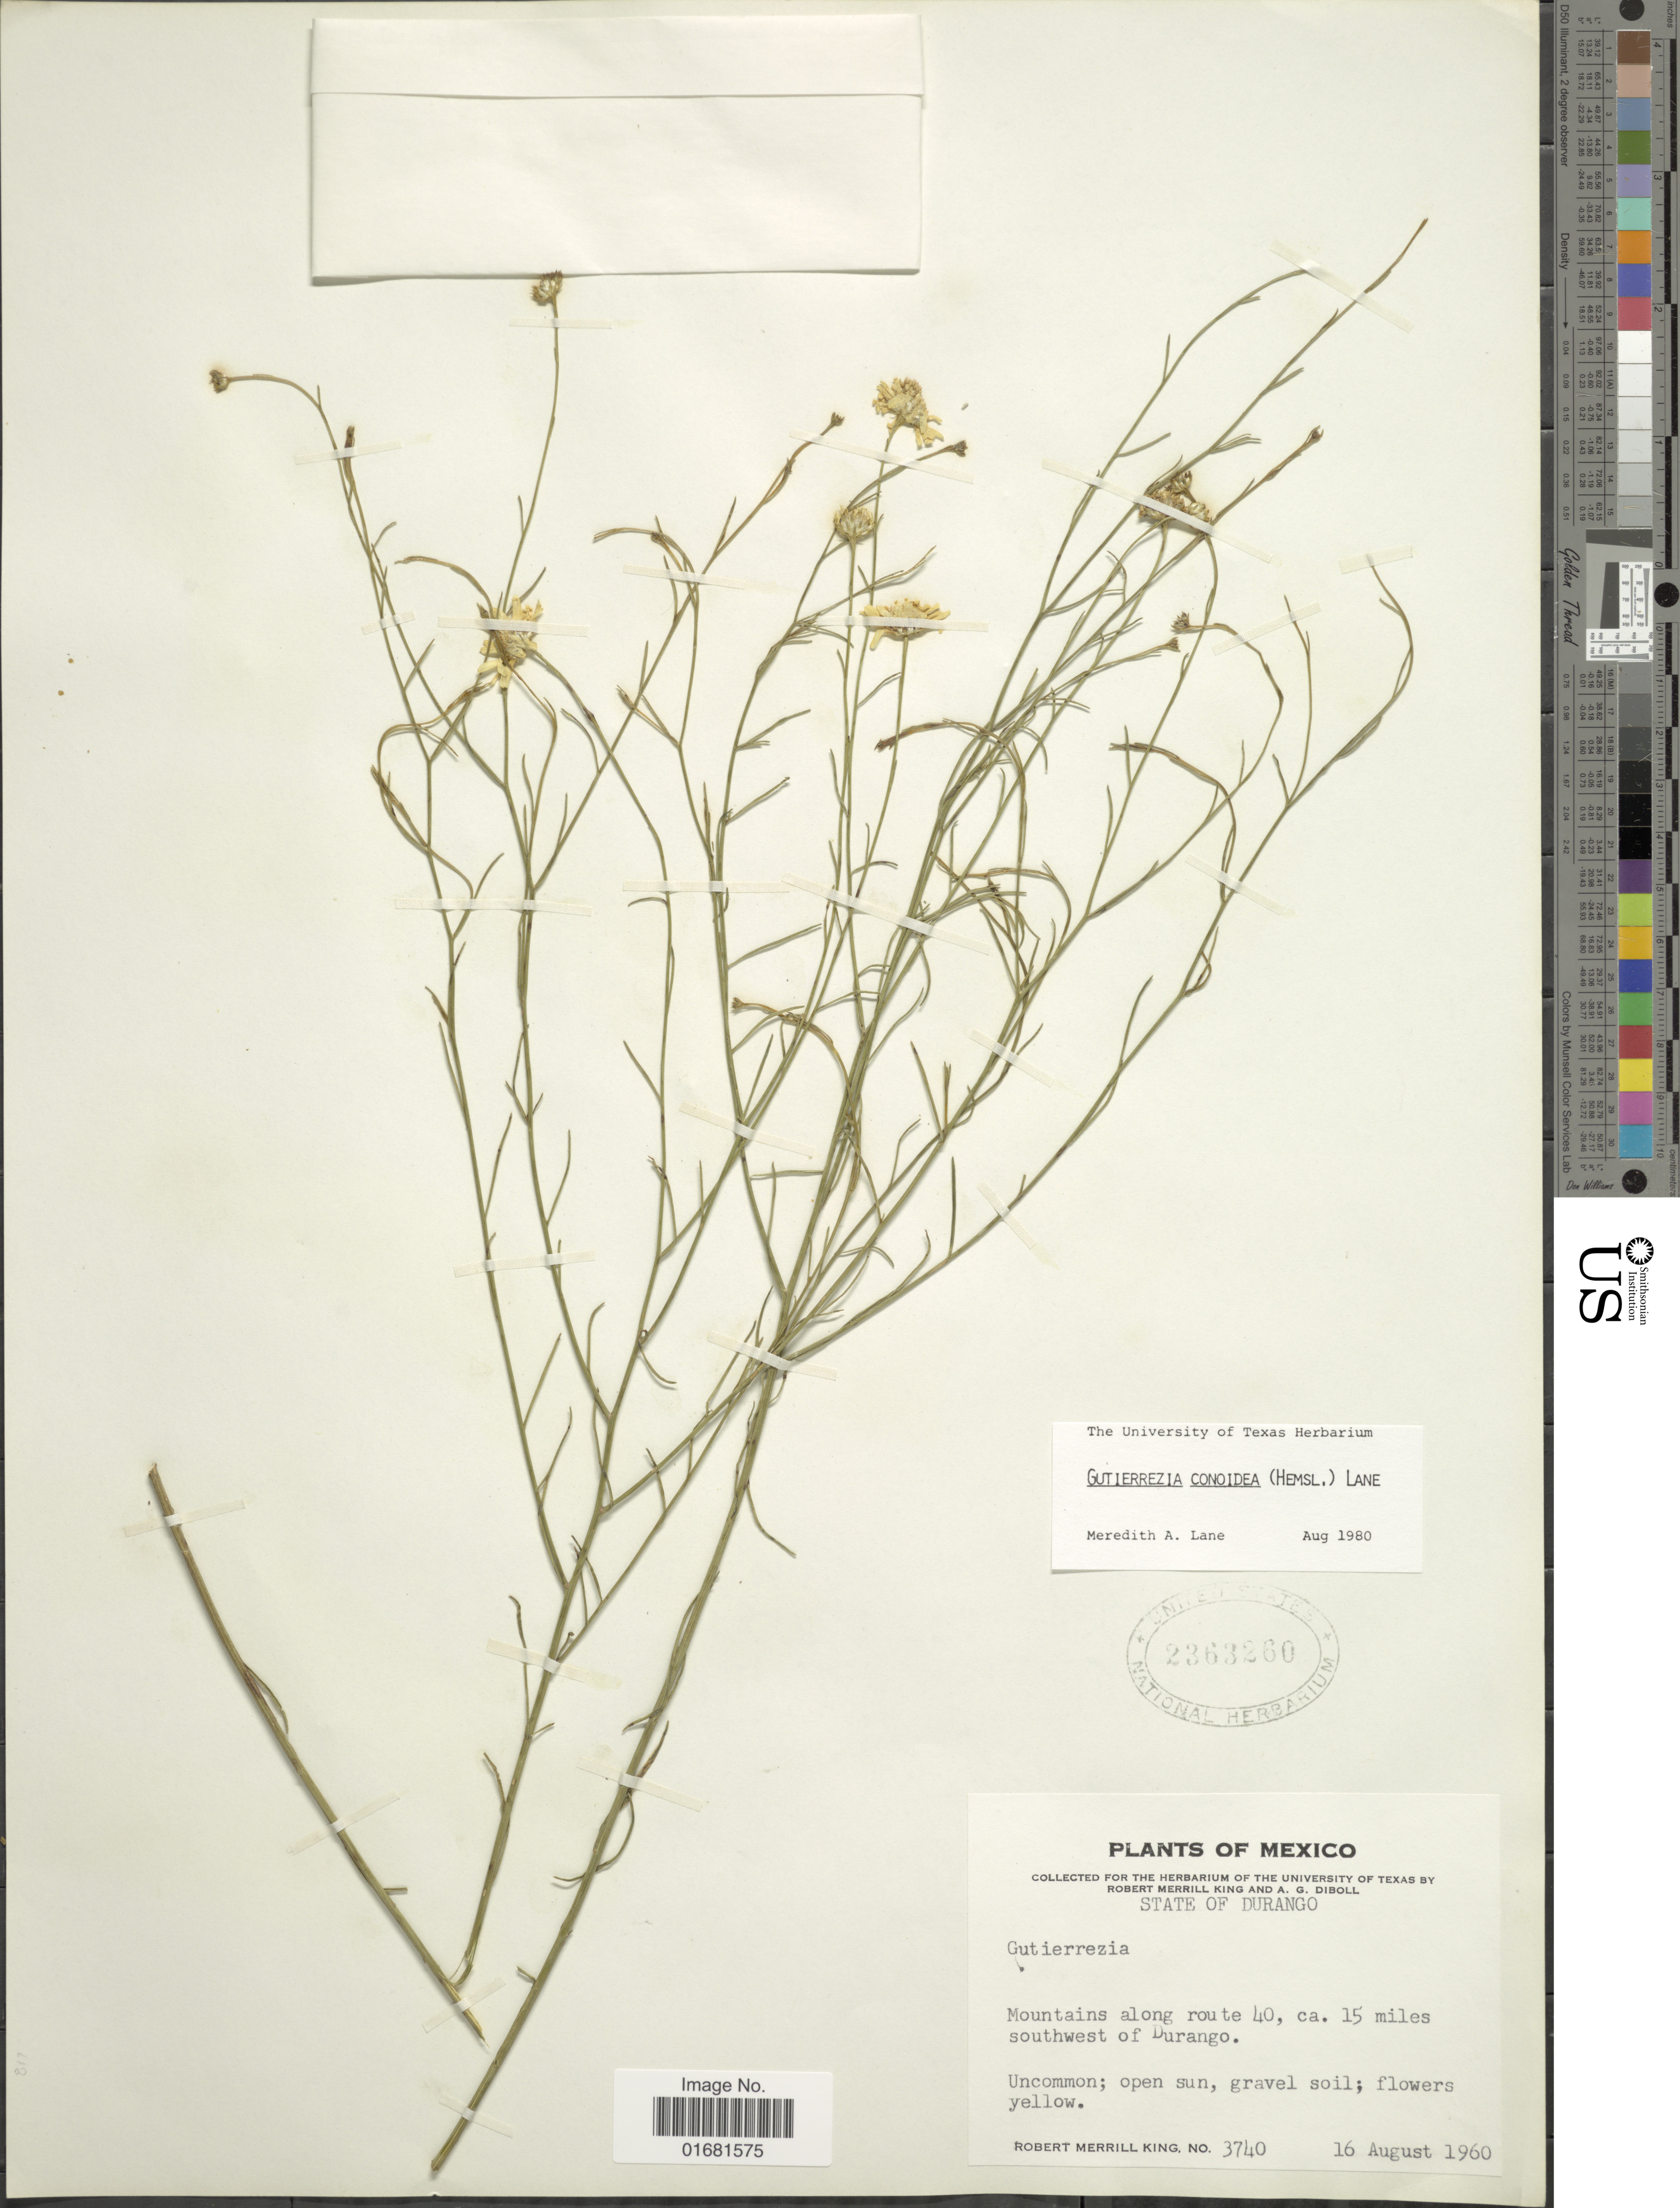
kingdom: Plantae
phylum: Tracheophyta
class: Magnoliopsida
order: Asterales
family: Asteraceae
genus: Gutierrezia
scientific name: Gutierrezia conoidea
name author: (Hemsl.) M.A. Lane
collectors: R. M. King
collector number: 3740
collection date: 1960-08-16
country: Mexico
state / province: Durango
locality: Mexico. State of Durango. Mountains along route 40, ca. 15 miles southwest of Durango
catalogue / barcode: US 2363260